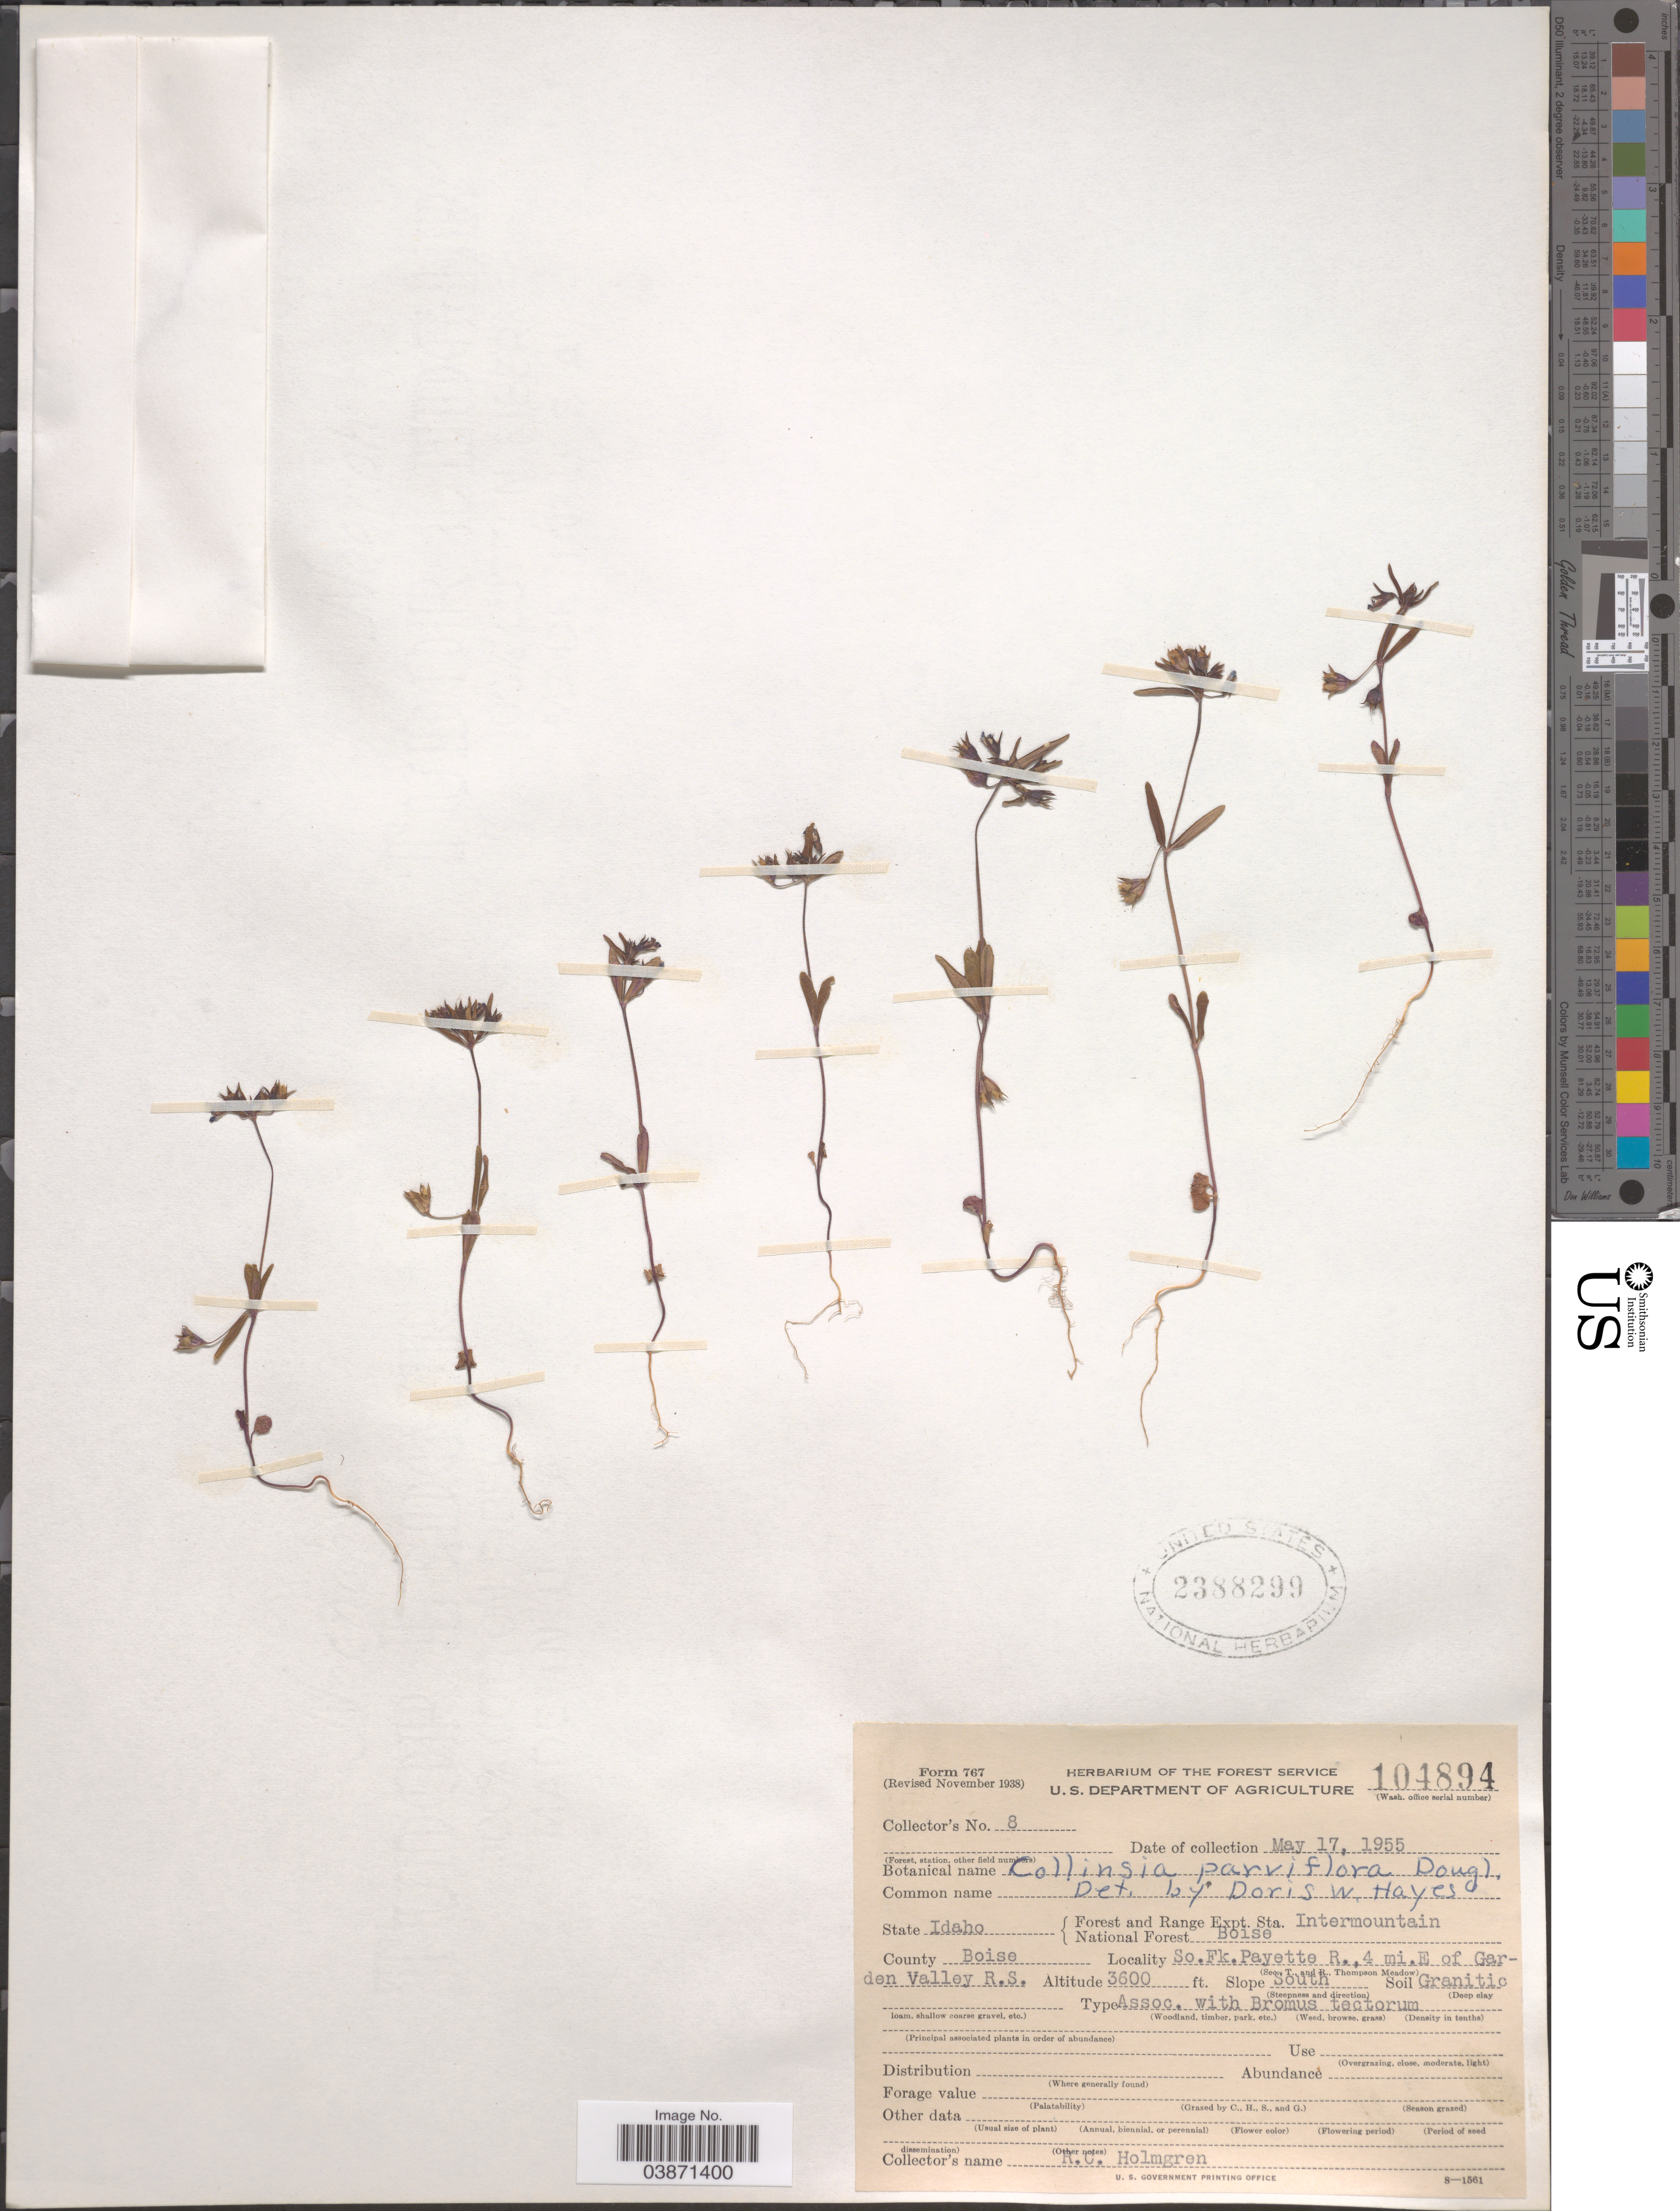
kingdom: Plantae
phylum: Tracheophyta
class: Magnoliopsida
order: Lamiales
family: Plantaginaceae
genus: Collinsia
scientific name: Collinsia parviflora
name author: Douglas ex Lindl.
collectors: R. Holmgren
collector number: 8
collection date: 1955-05-17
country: United States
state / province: Idaho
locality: Forest and Range Expt. Sta. National Forest Intermountain Boise. County Boise. So. Fk. Payette R., 4 mi. E of Garden Valley R.S. Slope South.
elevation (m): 1097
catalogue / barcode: US 2388299